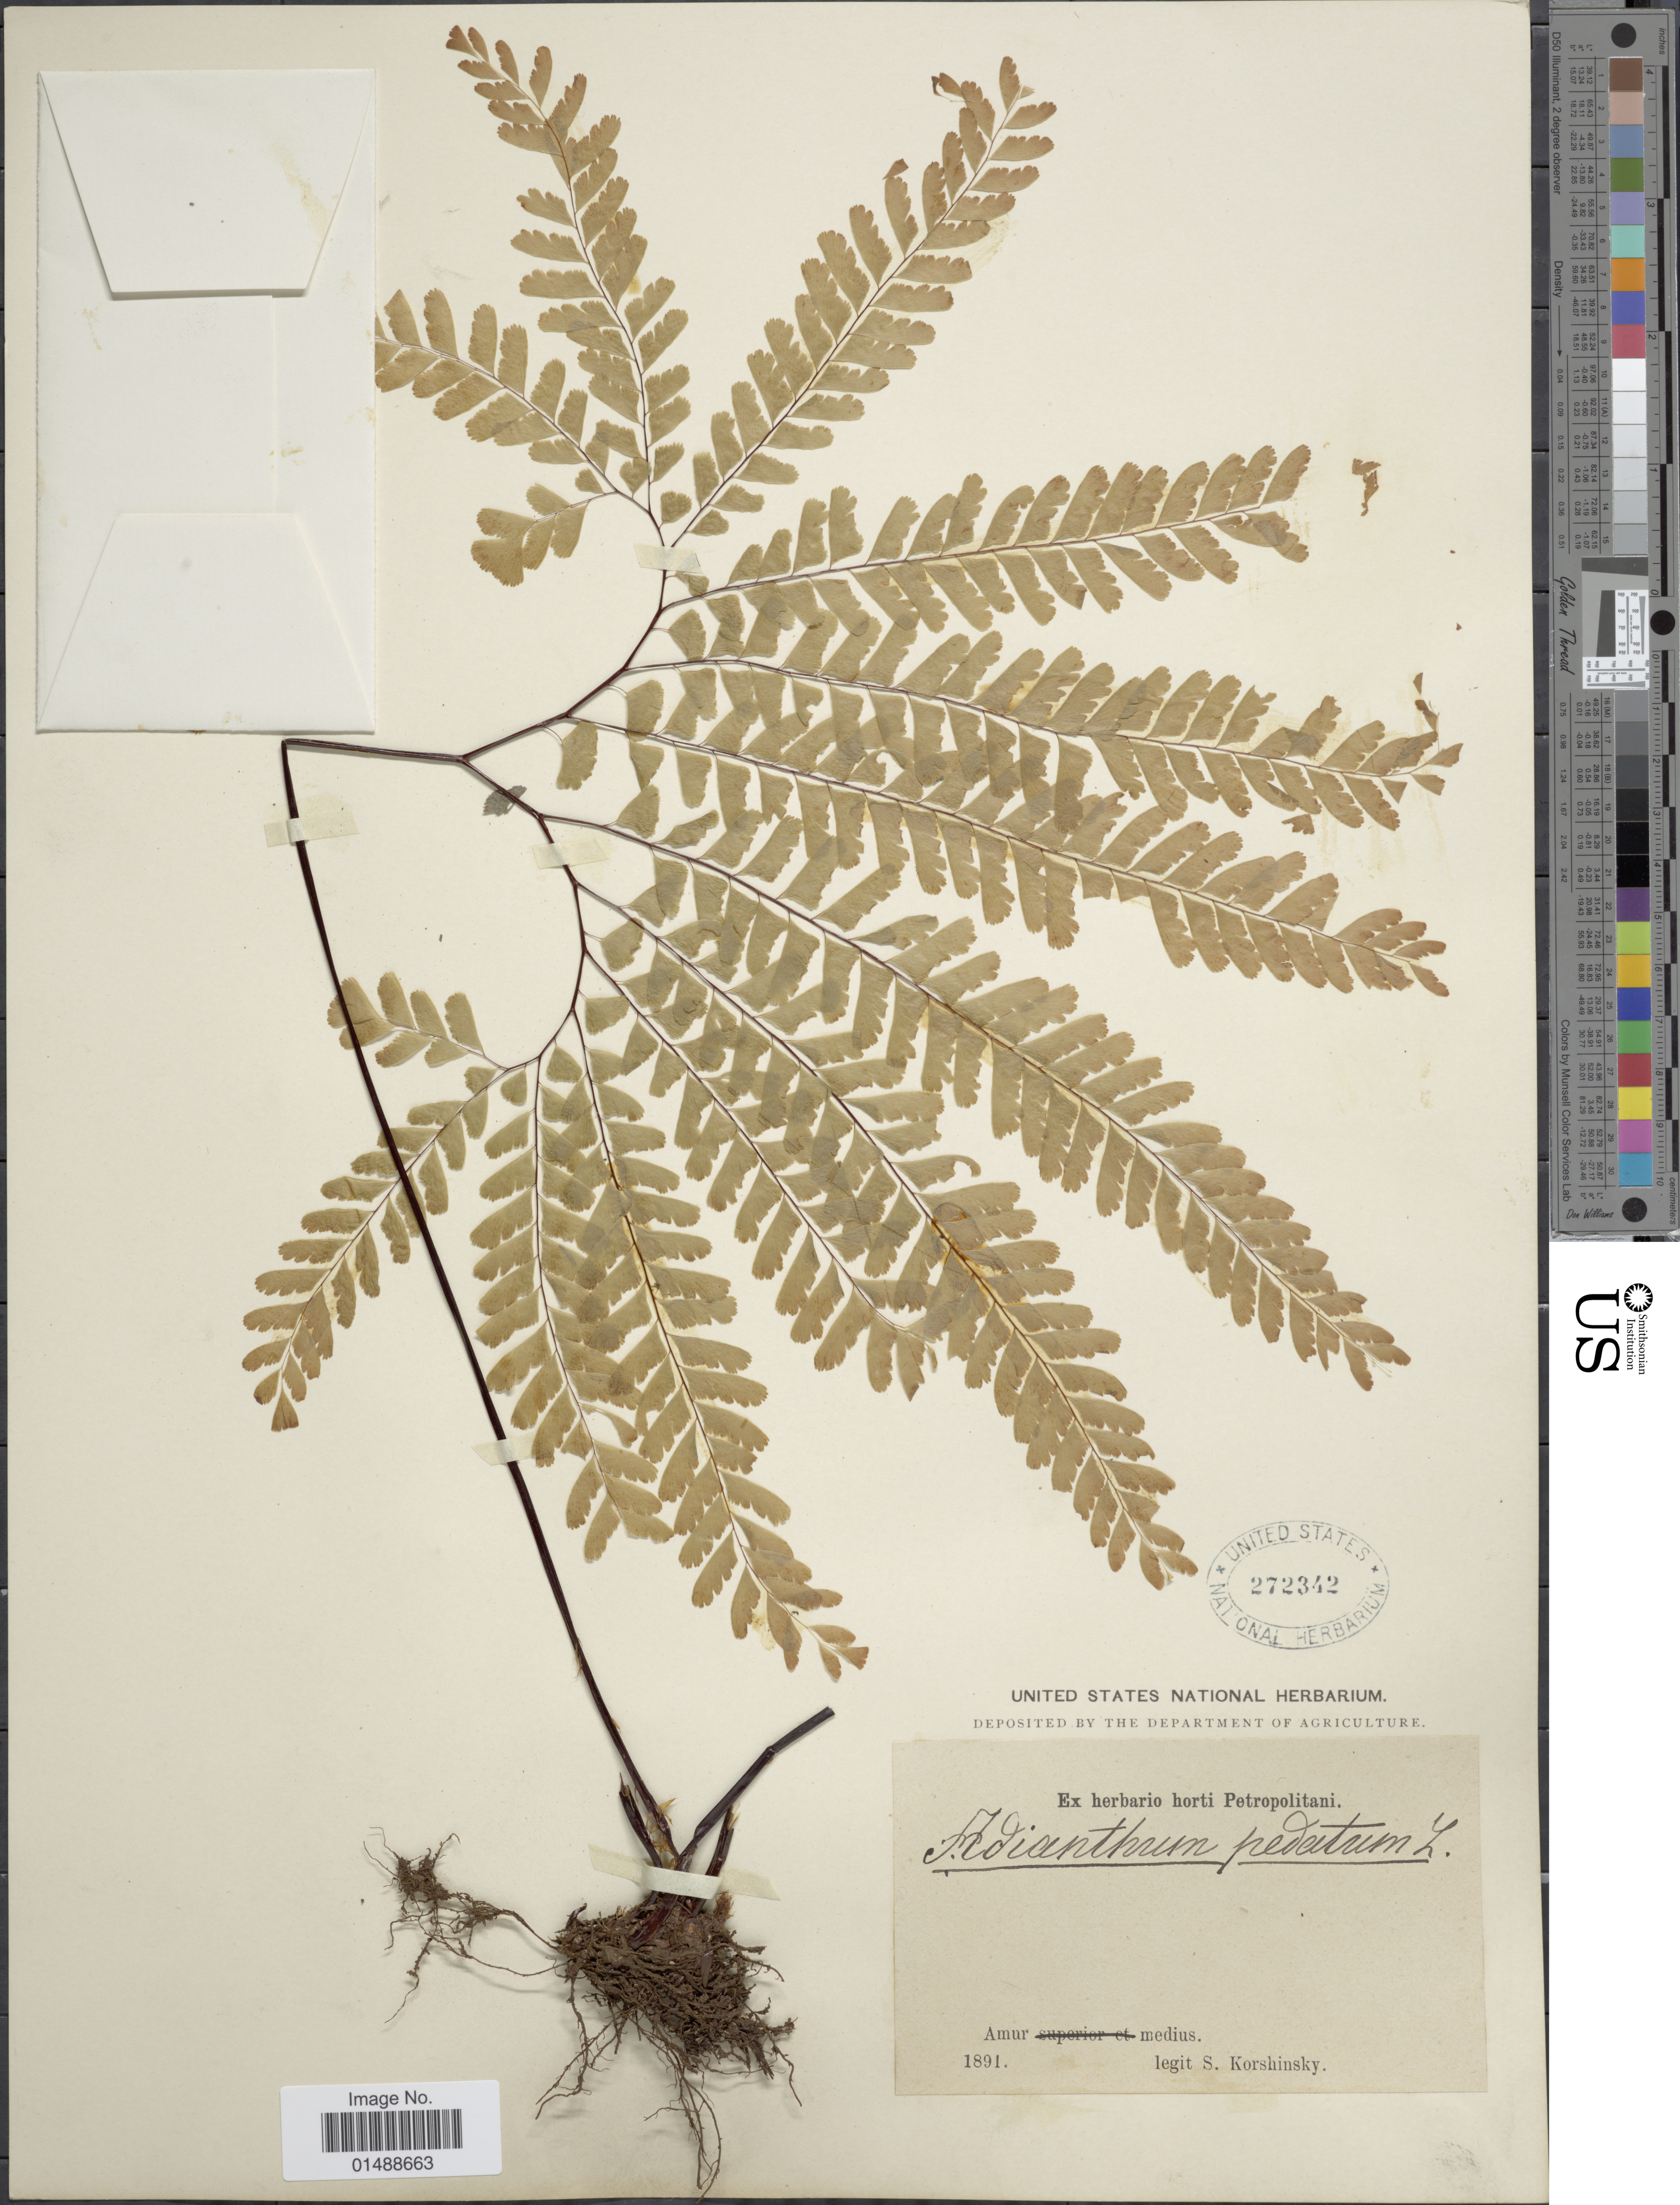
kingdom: Plantae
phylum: Tracheophyta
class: Polypodiopsida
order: Polypodiales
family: Pteridaceae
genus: Adiantum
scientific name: Adiantum pedatum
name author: L.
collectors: S. I. Korshinsky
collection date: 1891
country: Russian Federation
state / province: Amur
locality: Amur Medius.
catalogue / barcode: US 272342